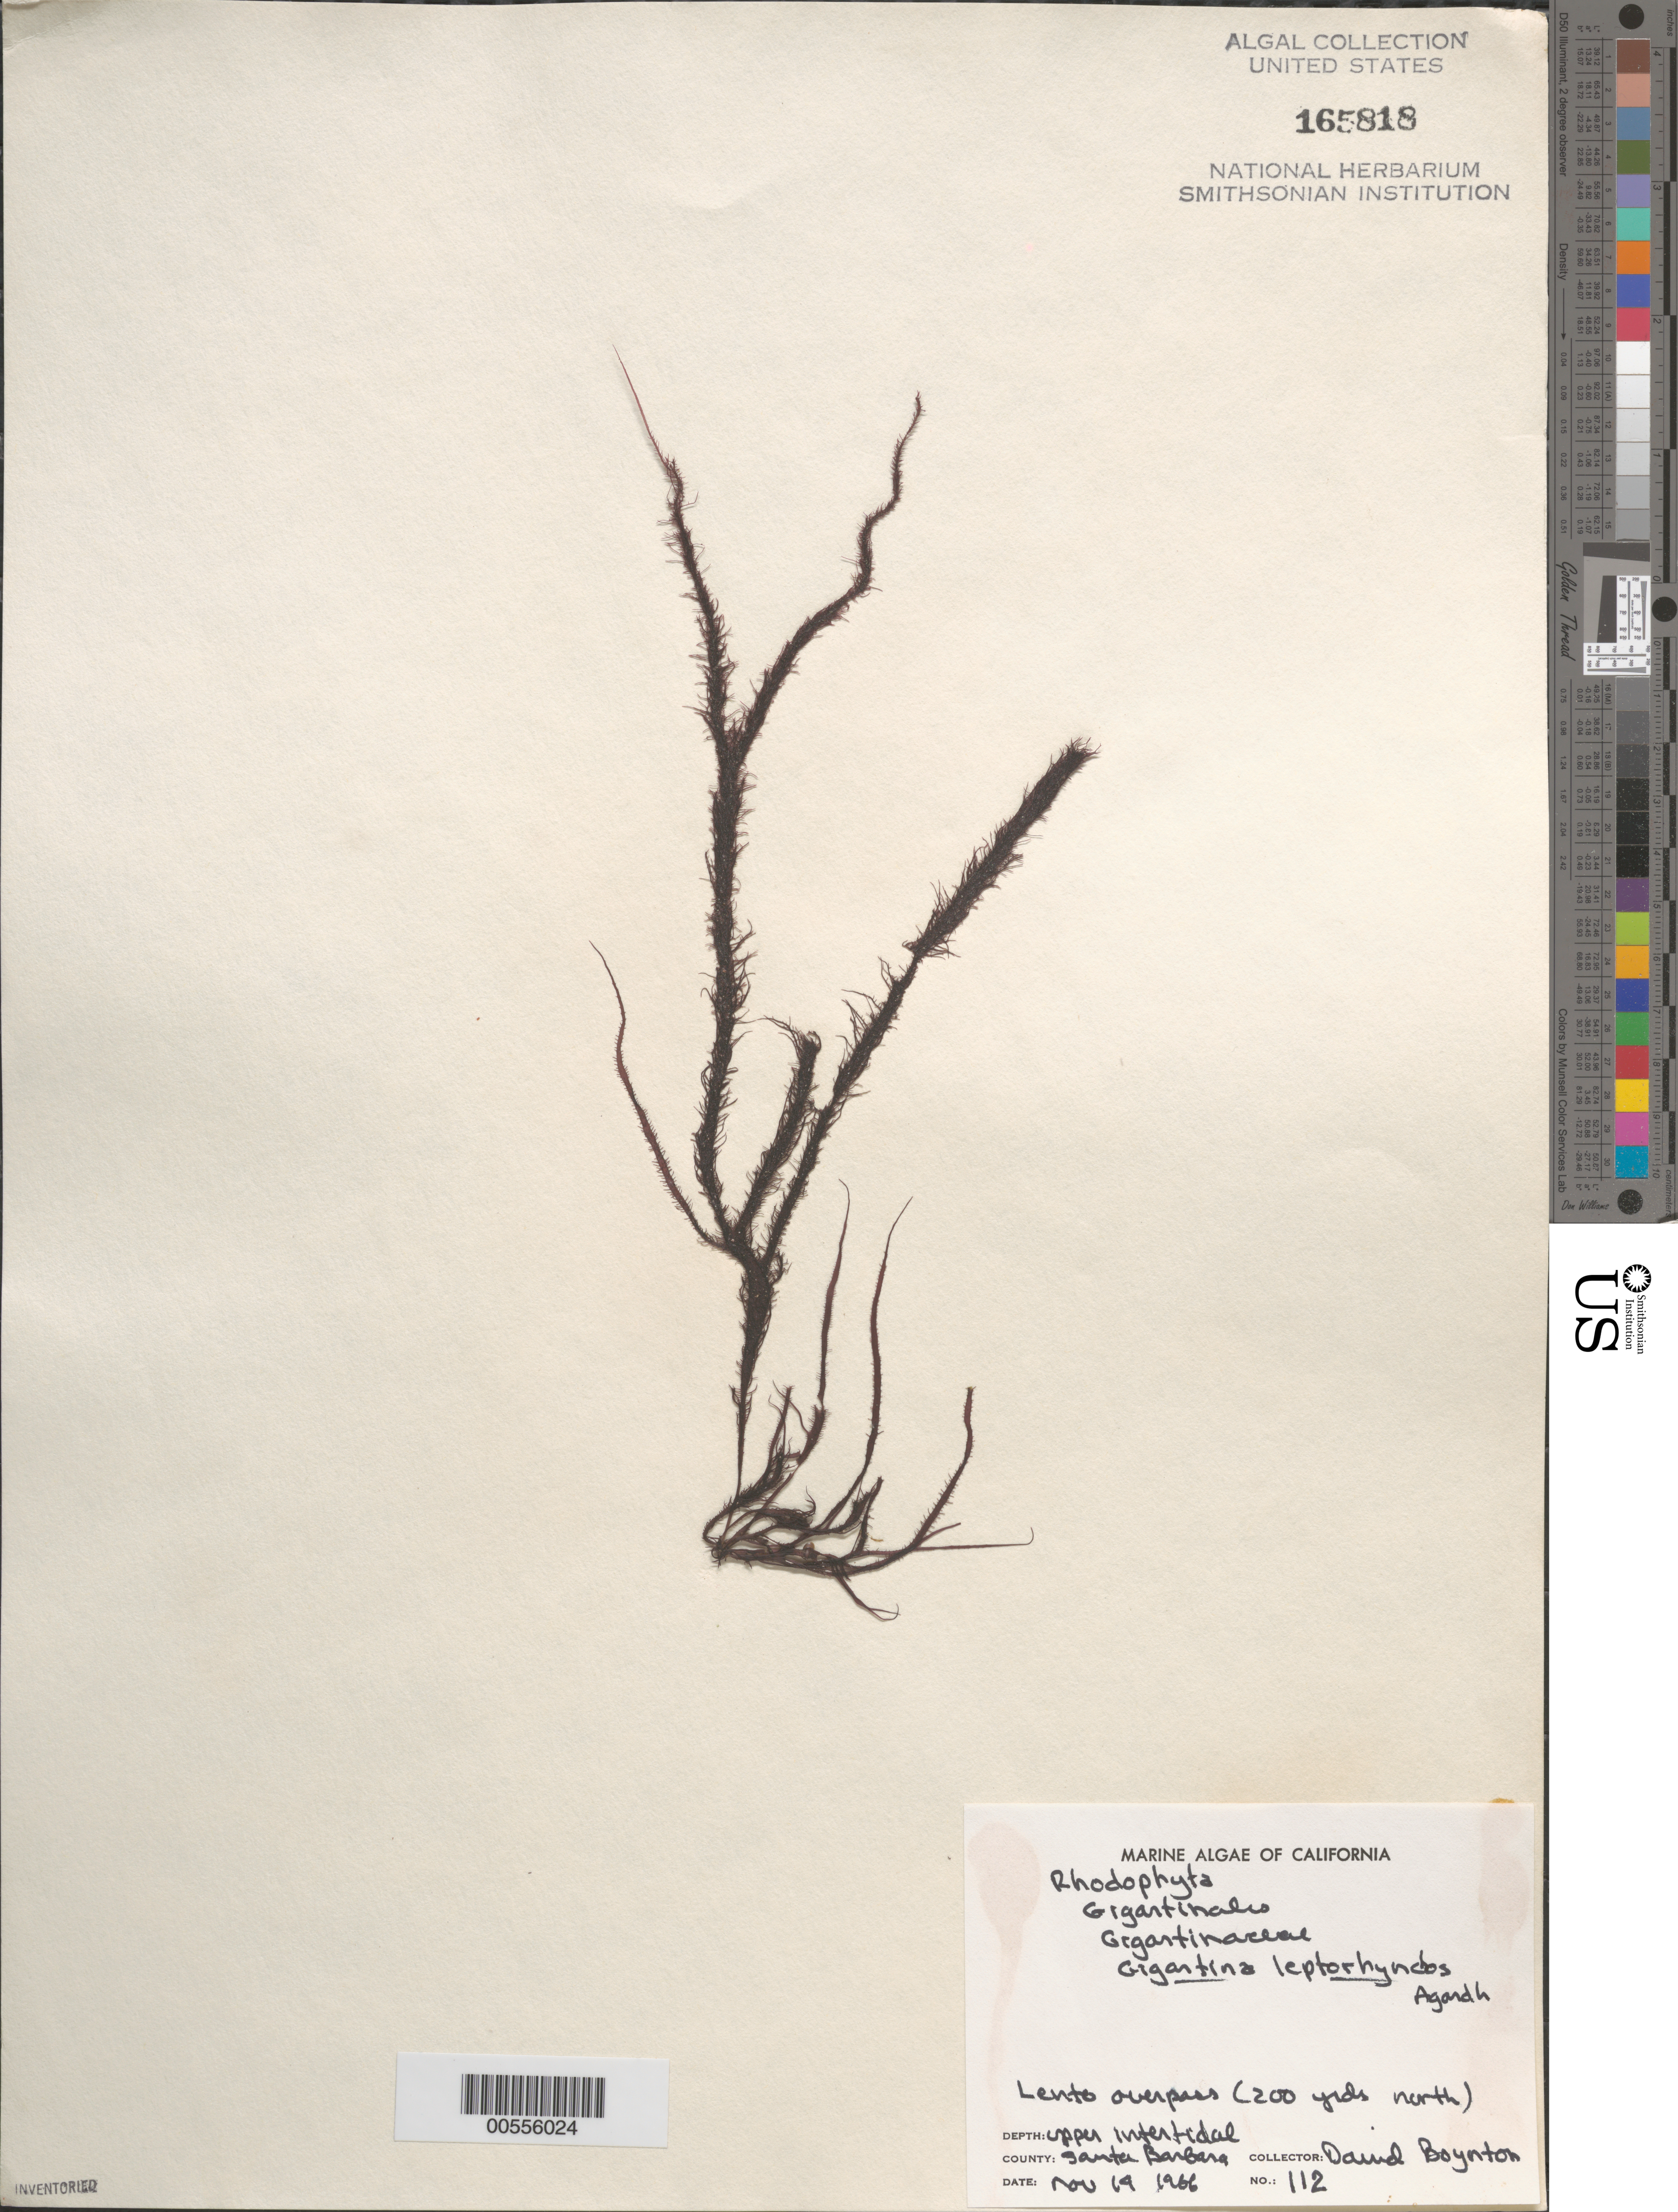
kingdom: Plantae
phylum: Rhodophyta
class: Florideophyceae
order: Gigartinales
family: Gigartinaceae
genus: Mazzaella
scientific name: Mazzaella leptorhynchos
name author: (J. Agardh) Leister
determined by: Algae name updating Project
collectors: D. Boynton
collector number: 112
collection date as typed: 14 Nov 1966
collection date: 1966-11-14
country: United States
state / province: California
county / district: Santa Barbara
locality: Lento Overpass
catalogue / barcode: US 165818